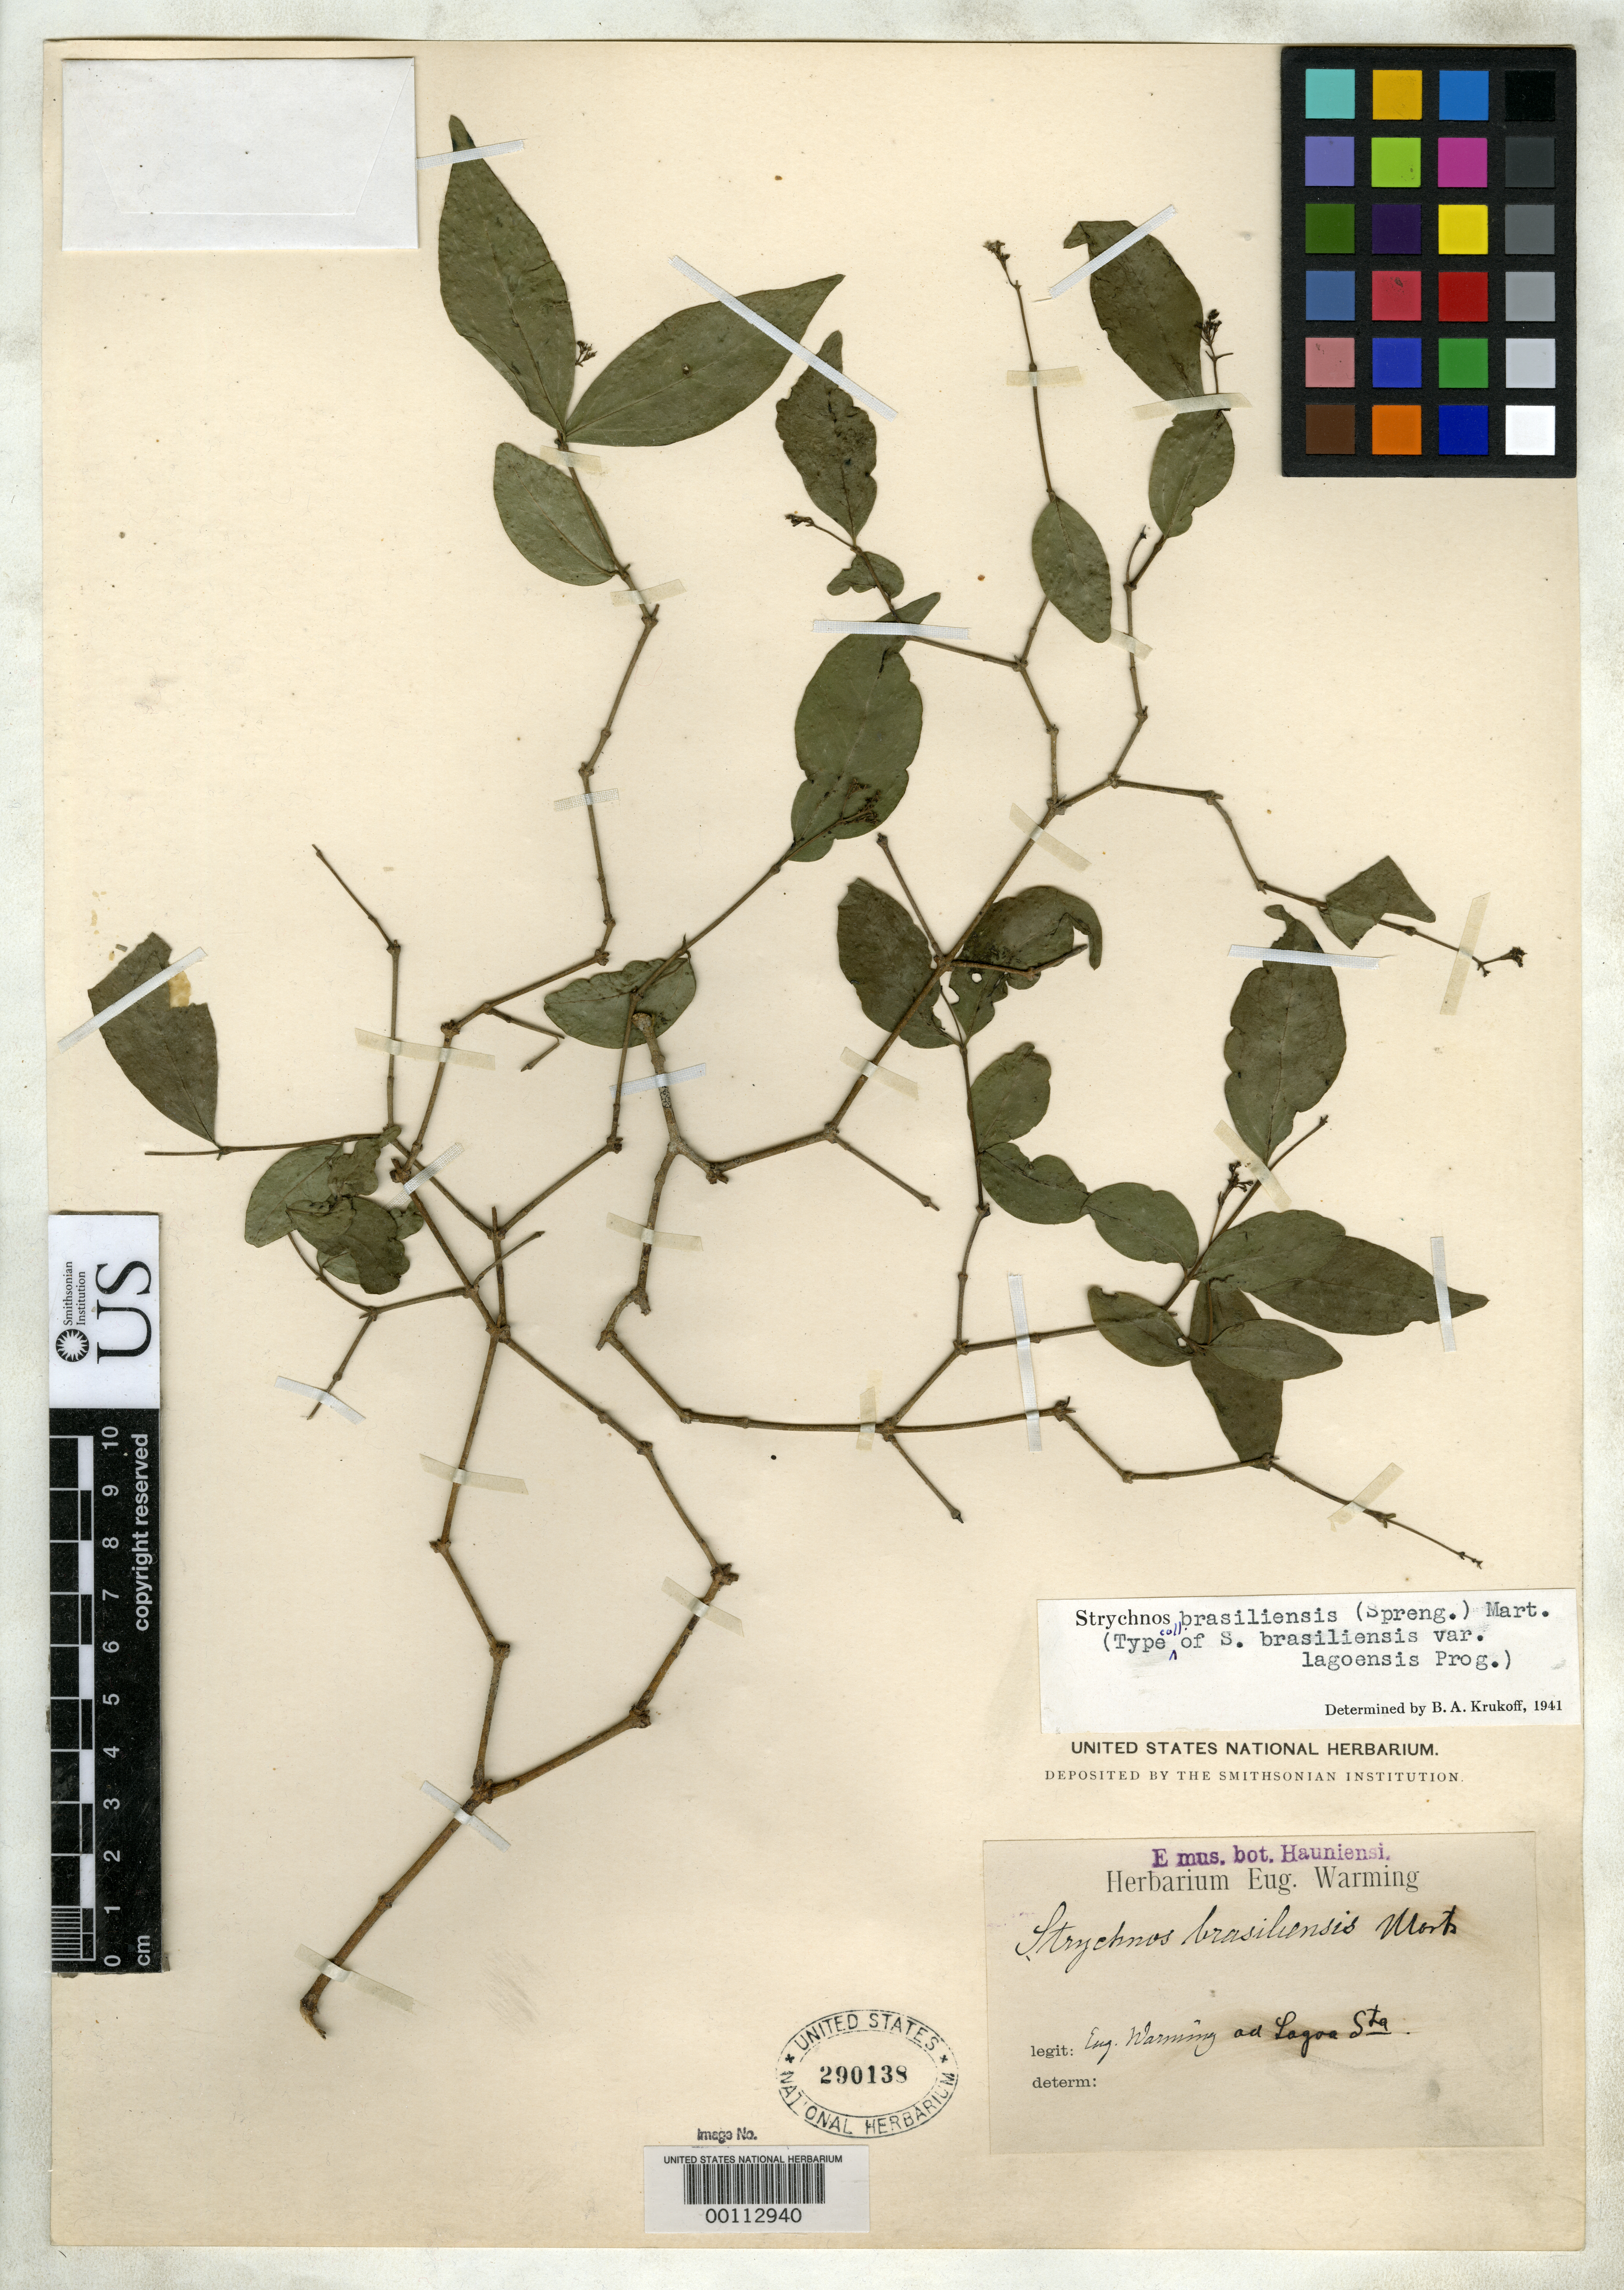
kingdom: Plantae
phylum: Tracheophyta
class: Magnoliopsida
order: Gentianales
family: Loganiaceae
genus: Strychnos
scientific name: Strychnos brasiliensis var. lagoensis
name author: Progel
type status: Type Collection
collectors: E. Warming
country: Brazil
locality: Sta. Lagoa.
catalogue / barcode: US 290138